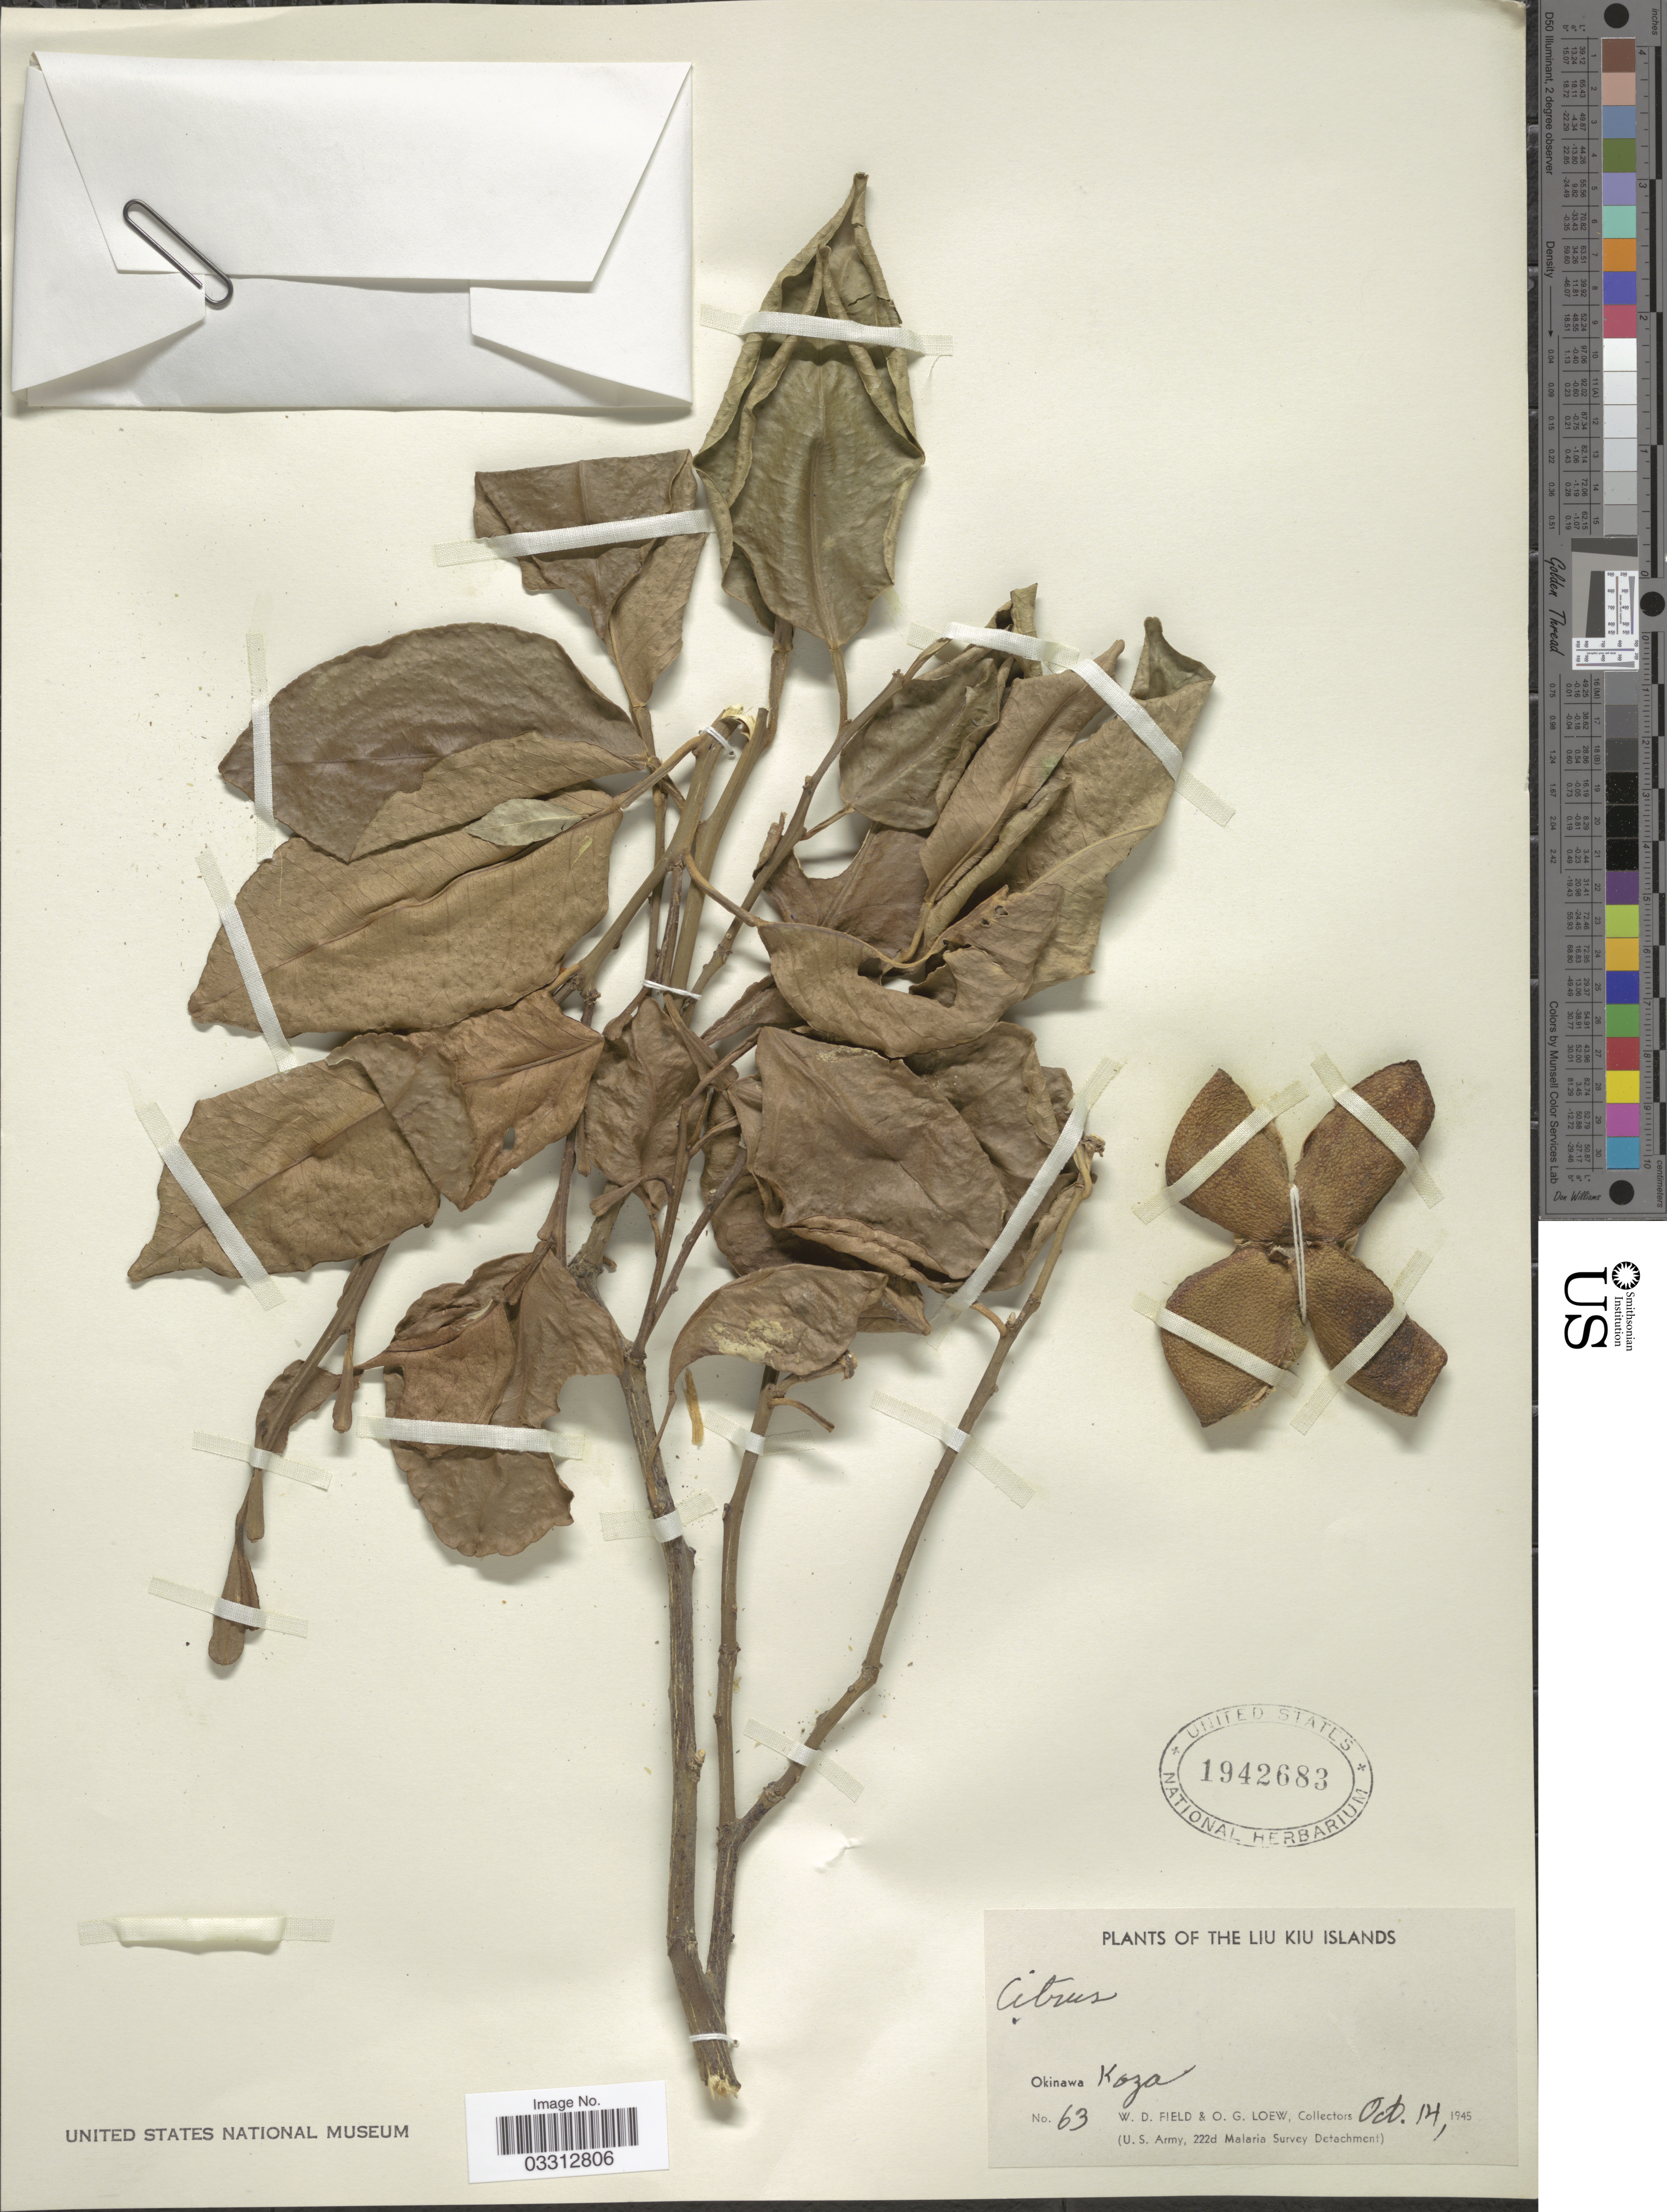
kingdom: Plantae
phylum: Tracheophyta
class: Magnoliopsida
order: Sapindales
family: Rutaceae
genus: Citrus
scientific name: Citrus sp.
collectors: W. D. Field & O. G. Loew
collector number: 63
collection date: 1945-10-14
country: Japan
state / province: Okinawa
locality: The Liu Kiu Islands, Koza.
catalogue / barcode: US 1942683